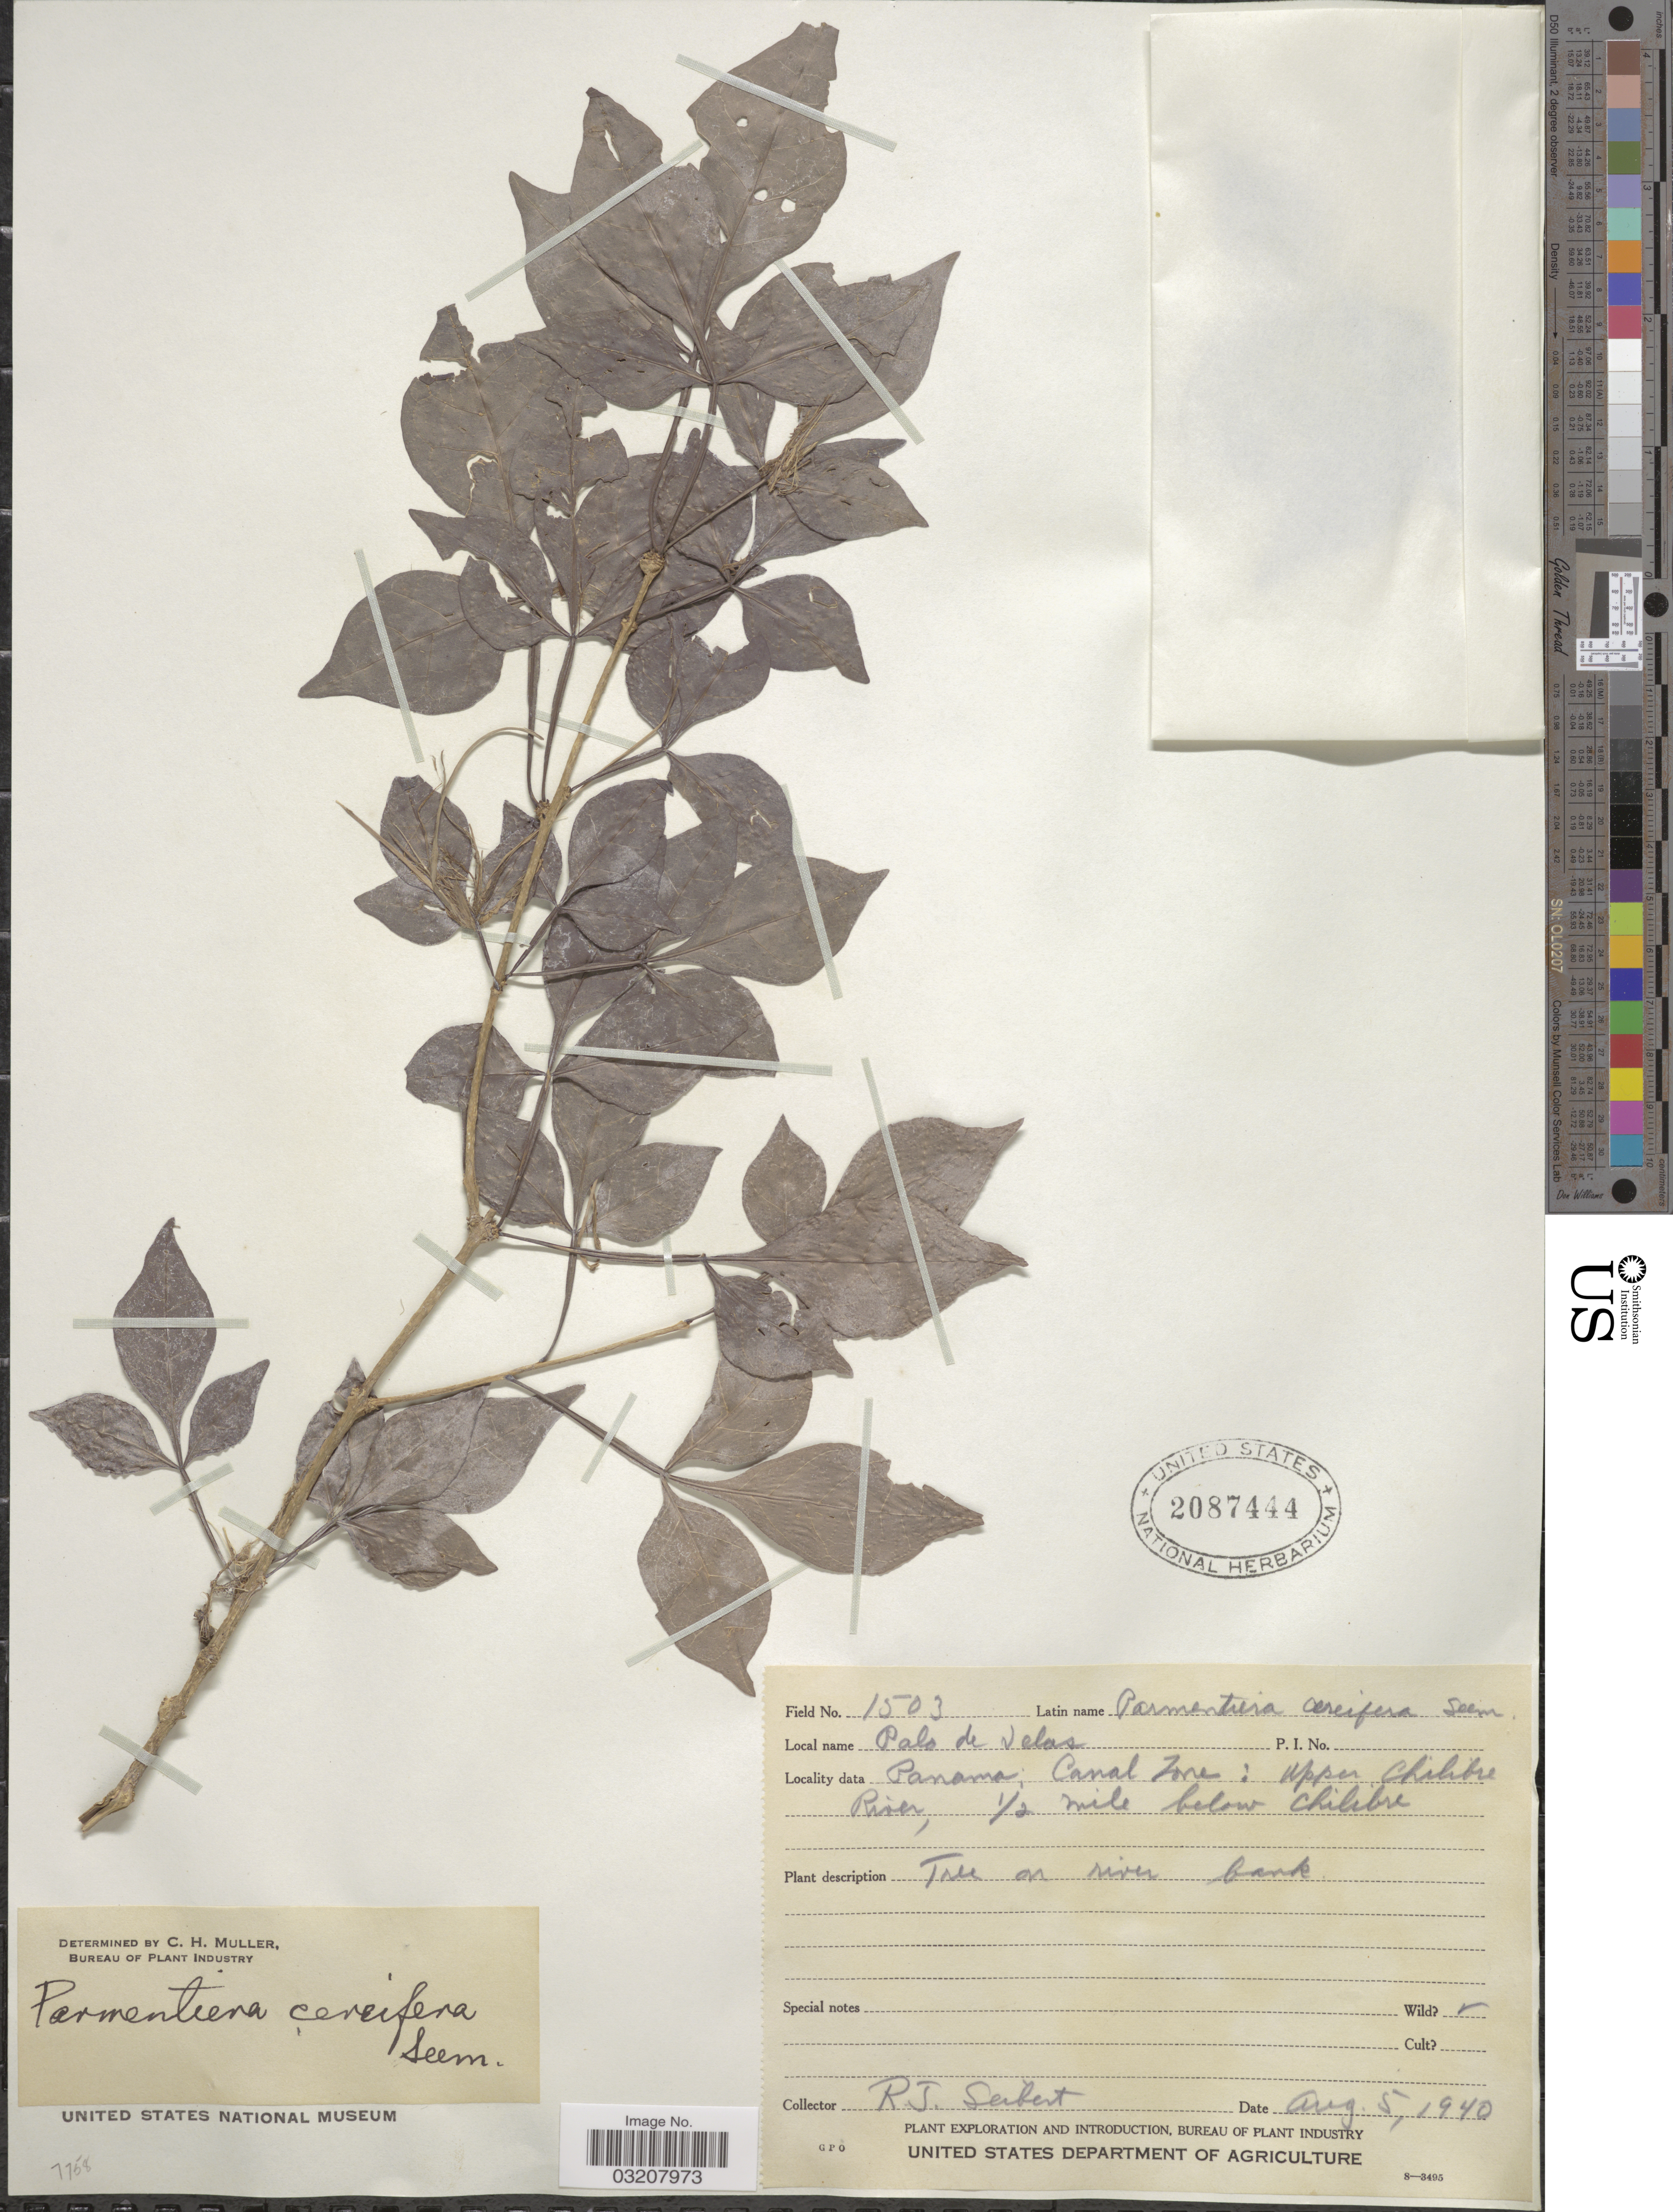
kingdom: Plantae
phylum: Tracheophyta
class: Magnoliopsida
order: Lamiales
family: Bignoniaceae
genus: Parmentiera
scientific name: Parmentiera cereifera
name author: Seem.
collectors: R. J. Seibert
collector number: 1503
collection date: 1940-08-05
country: Panama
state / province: Colón / Panamá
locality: Canal Zone: upper Chilibre River, ½ mile below Chilibre.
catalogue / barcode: US 2087444